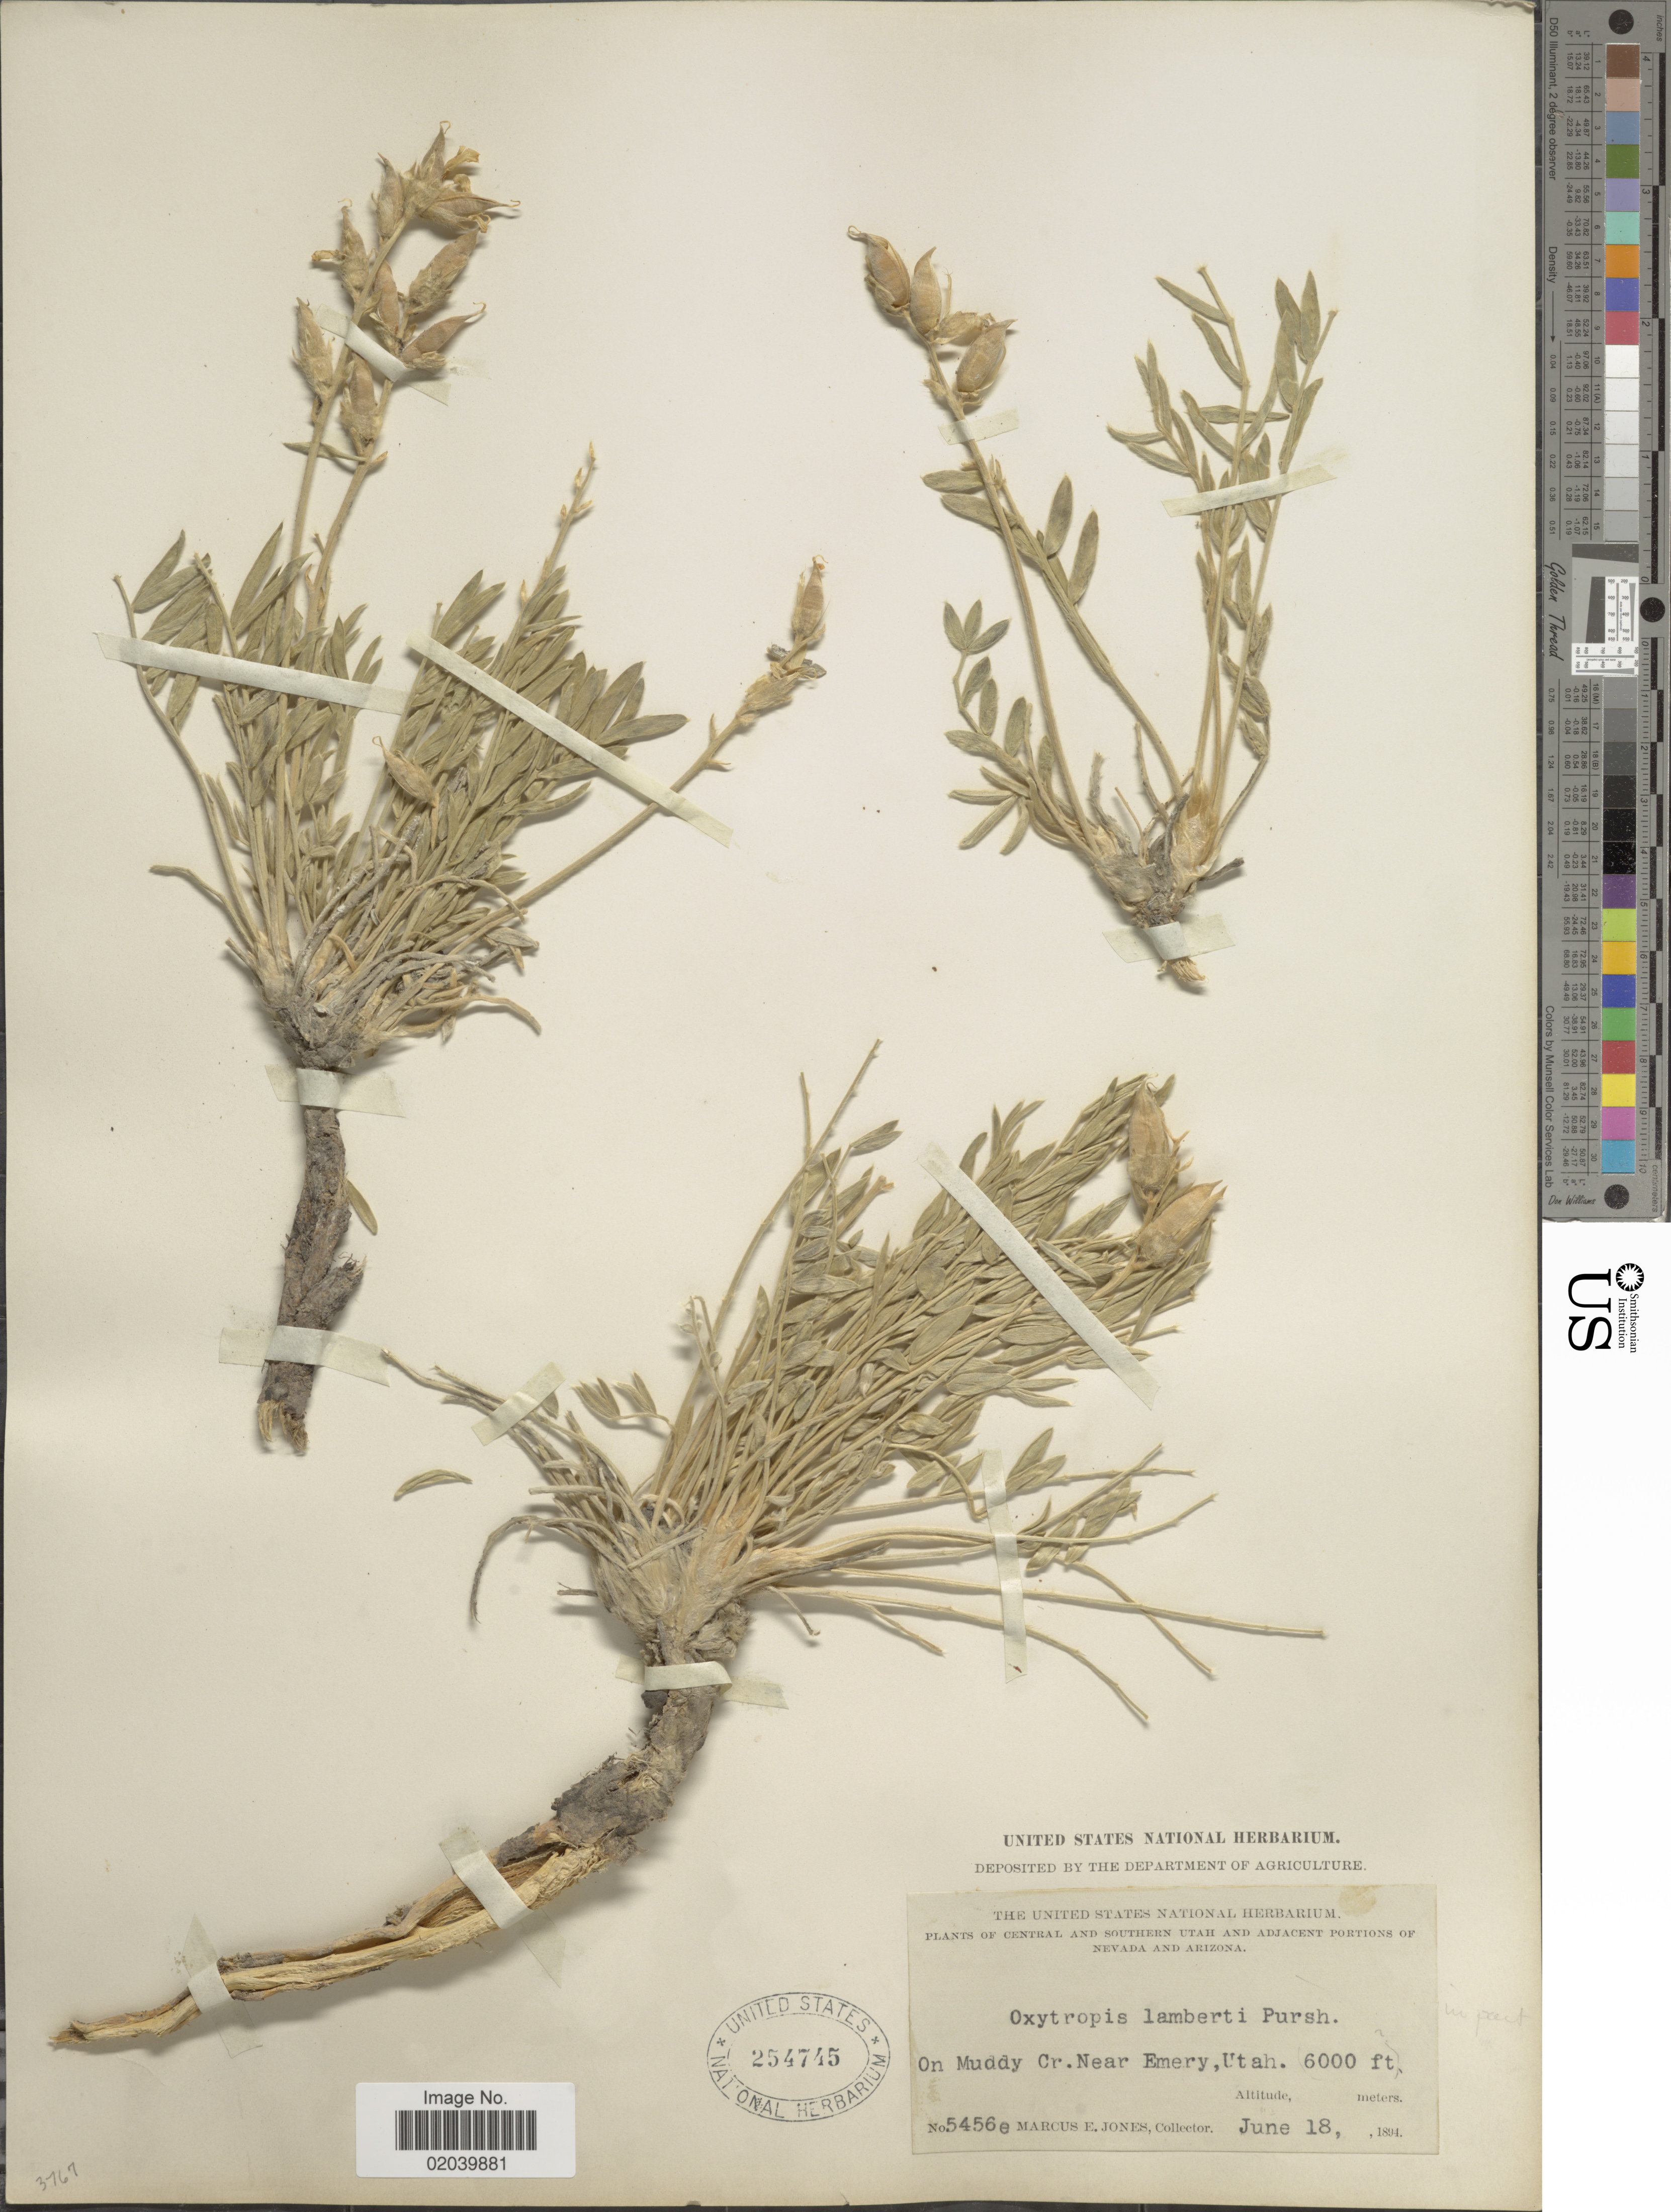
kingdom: Plantae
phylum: Tracheophyta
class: Magnoliopsida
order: Fabales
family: Fabaceae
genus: Oxytropis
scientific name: Oxytropis lambertii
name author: Pursh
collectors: M. E. Jones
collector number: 5456e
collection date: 1894-06-18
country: United States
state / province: Utah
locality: On Muddy Cr. Near Emery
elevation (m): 1829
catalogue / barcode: US 254745